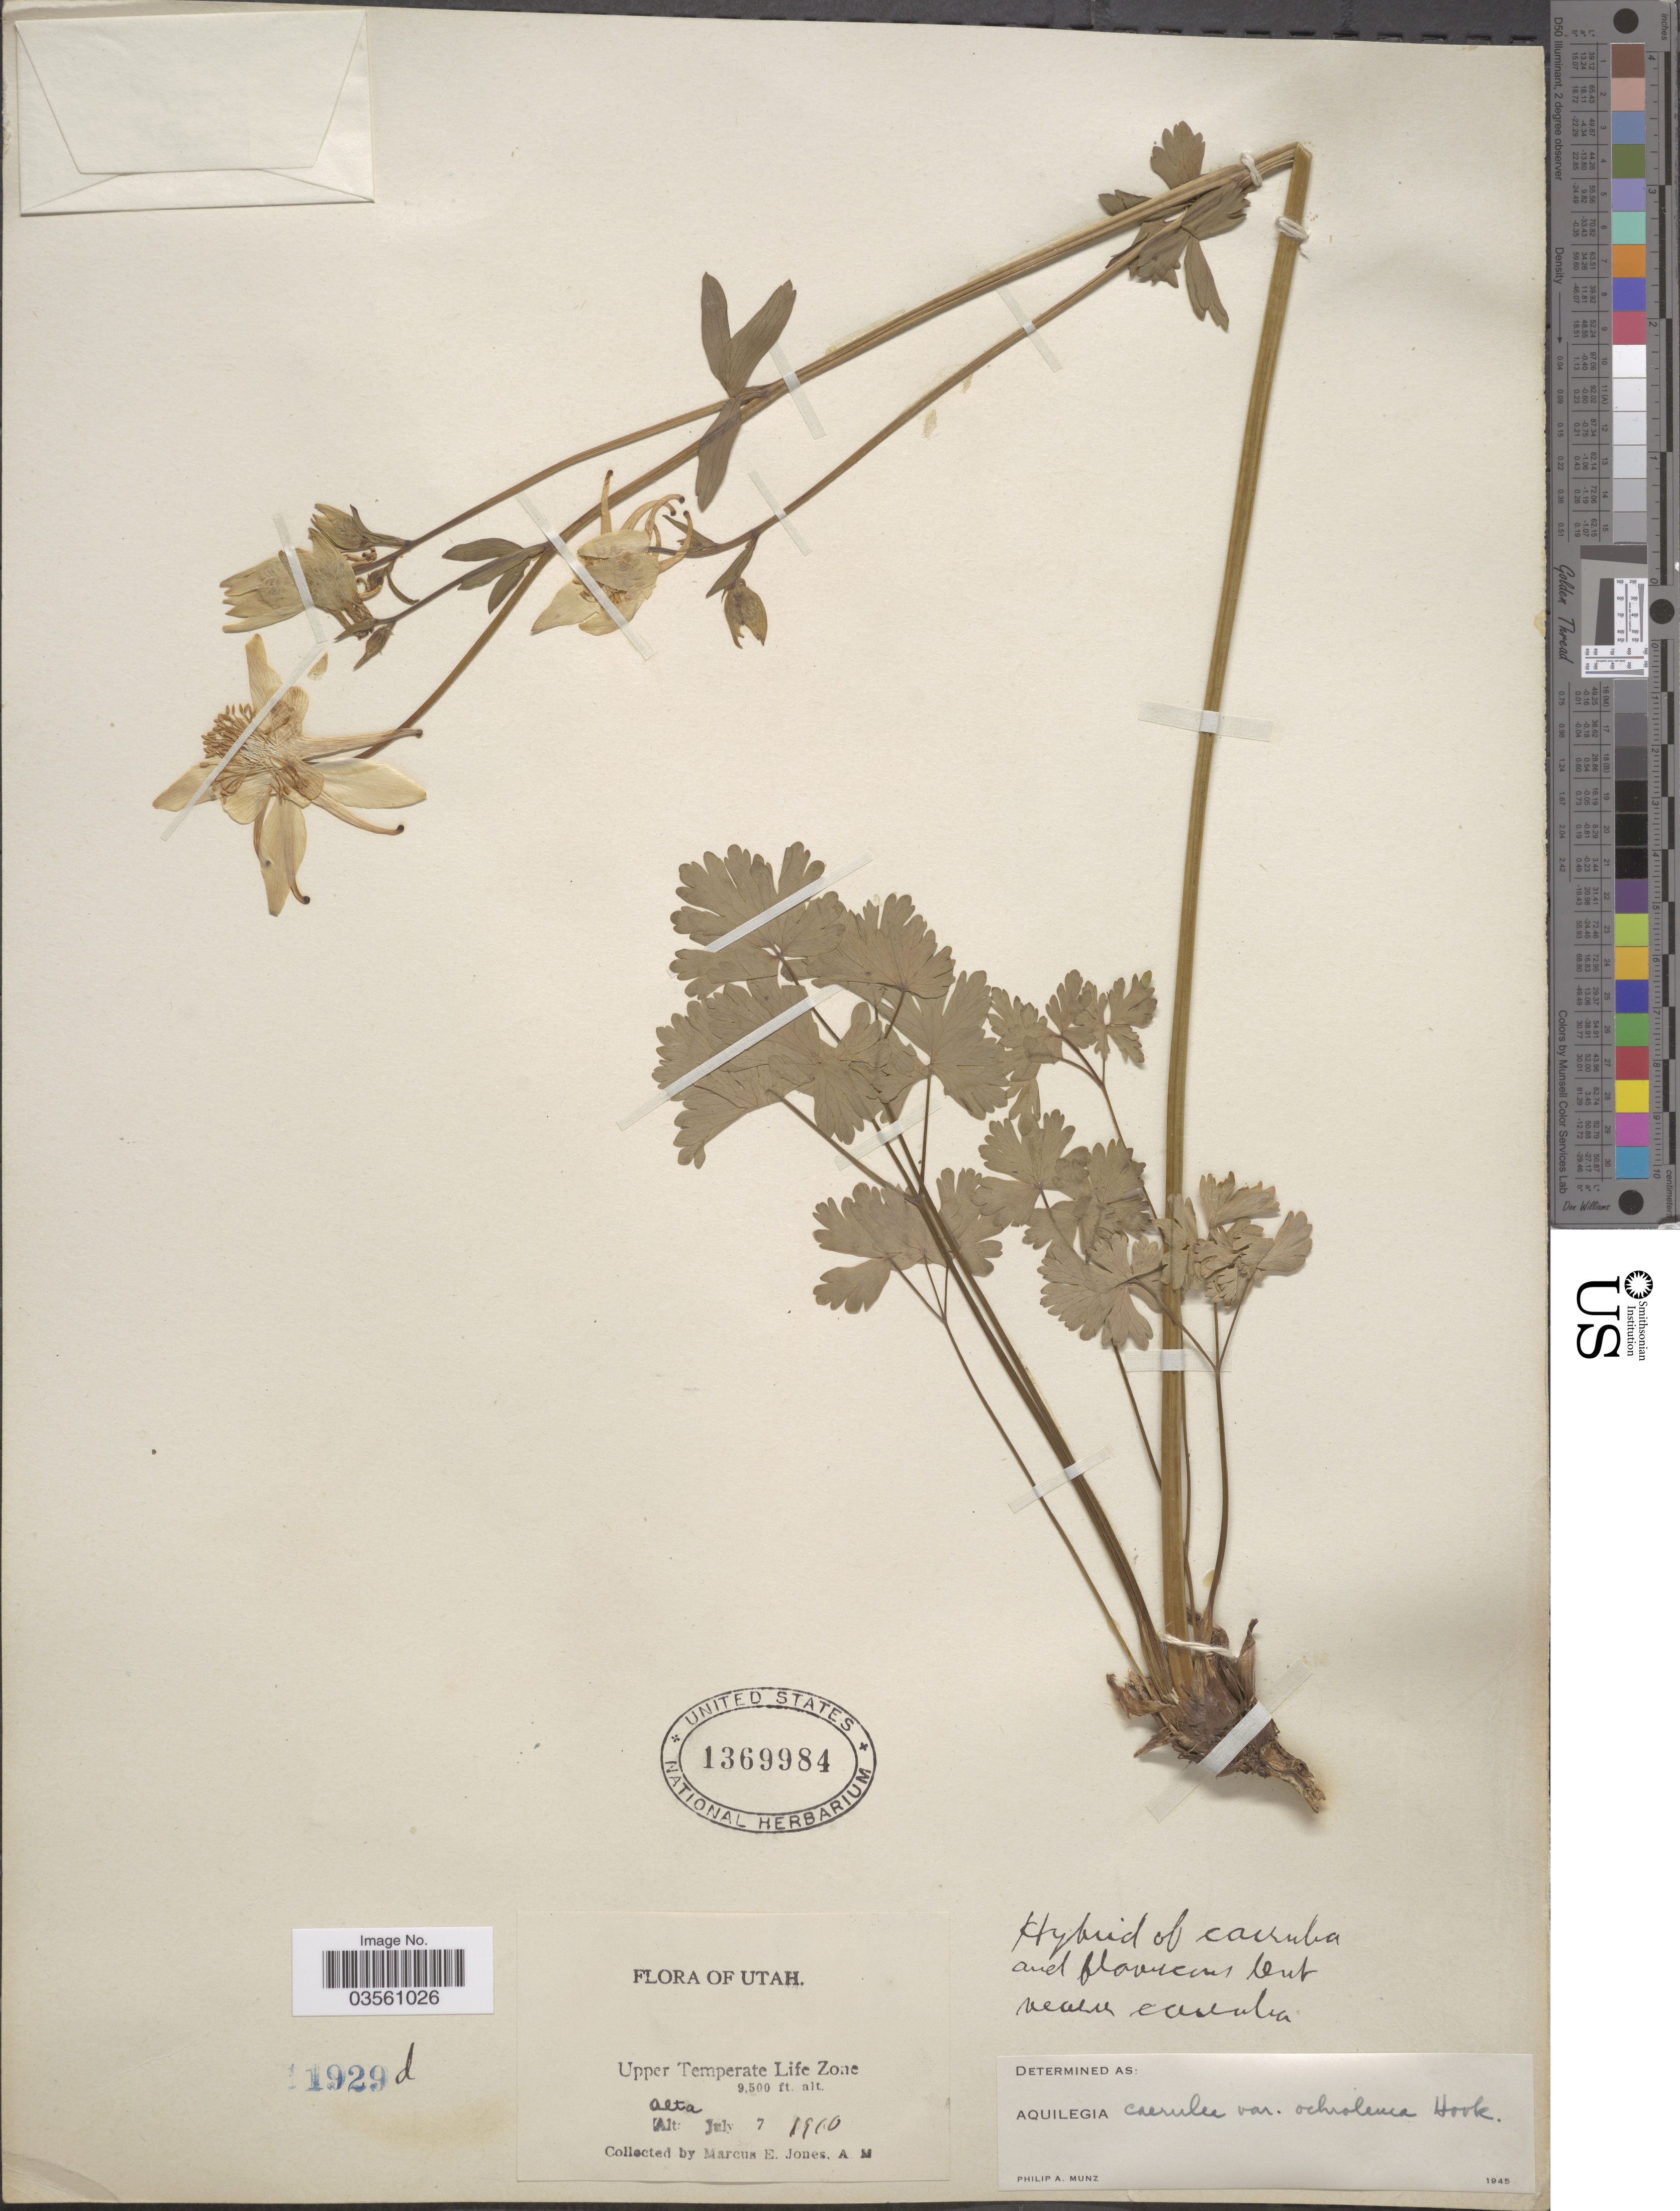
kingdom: Plantae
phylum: Tracheophyta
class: Magnoliopsida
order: Ranunculales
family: Ranunculaceae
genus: Aquilegia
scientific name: Aquilegia coerulea var. ochroleuca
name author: Hook.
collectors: M. E. Jones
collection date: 1900-07-07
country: United States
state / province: Utah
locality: Upper Temperate Life Zone. Alta.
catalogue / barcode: US 1369984